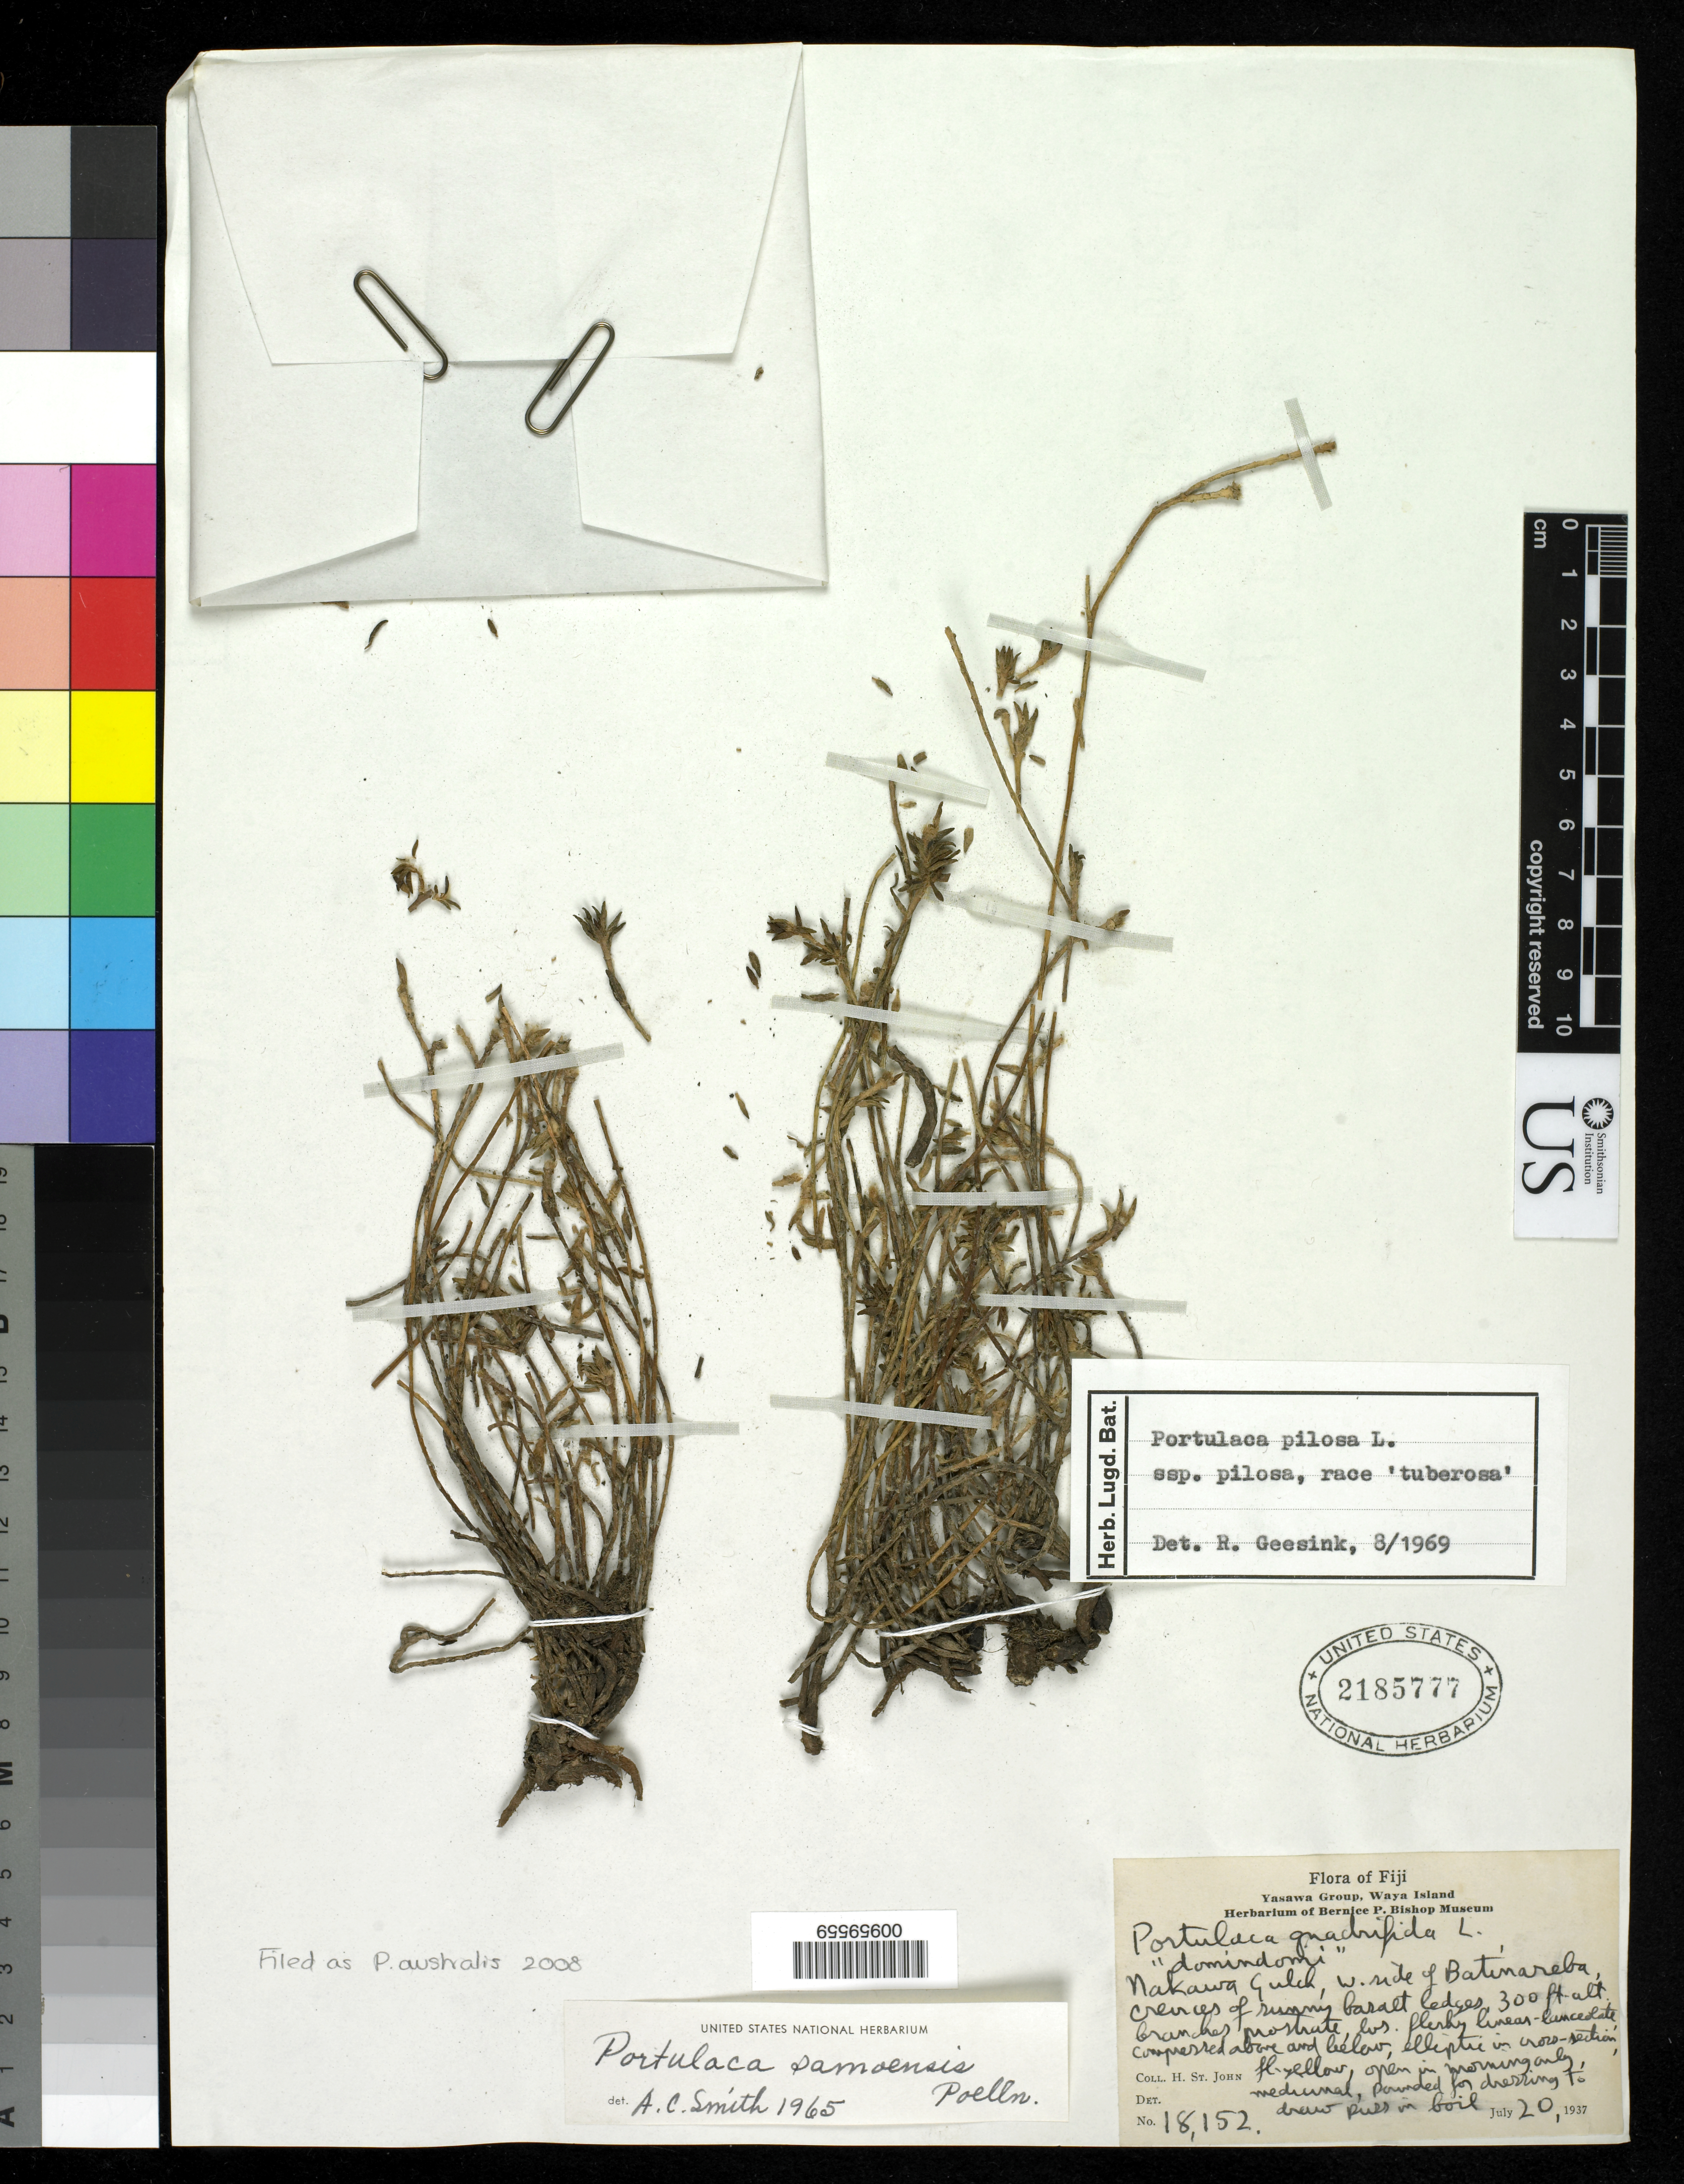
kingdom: Plantae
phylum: Tracheophyta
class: Magnoliopsida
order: Caryophyllales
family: Portulacaceae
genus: Portulaca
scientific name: Portulaca australis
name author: Endl.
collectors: H. St. John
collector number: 18152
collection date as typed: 20 Jul 1937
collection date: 1937-07-20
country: Fiji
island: Waya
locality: Nakawa Gulch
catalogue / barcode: US 2185777